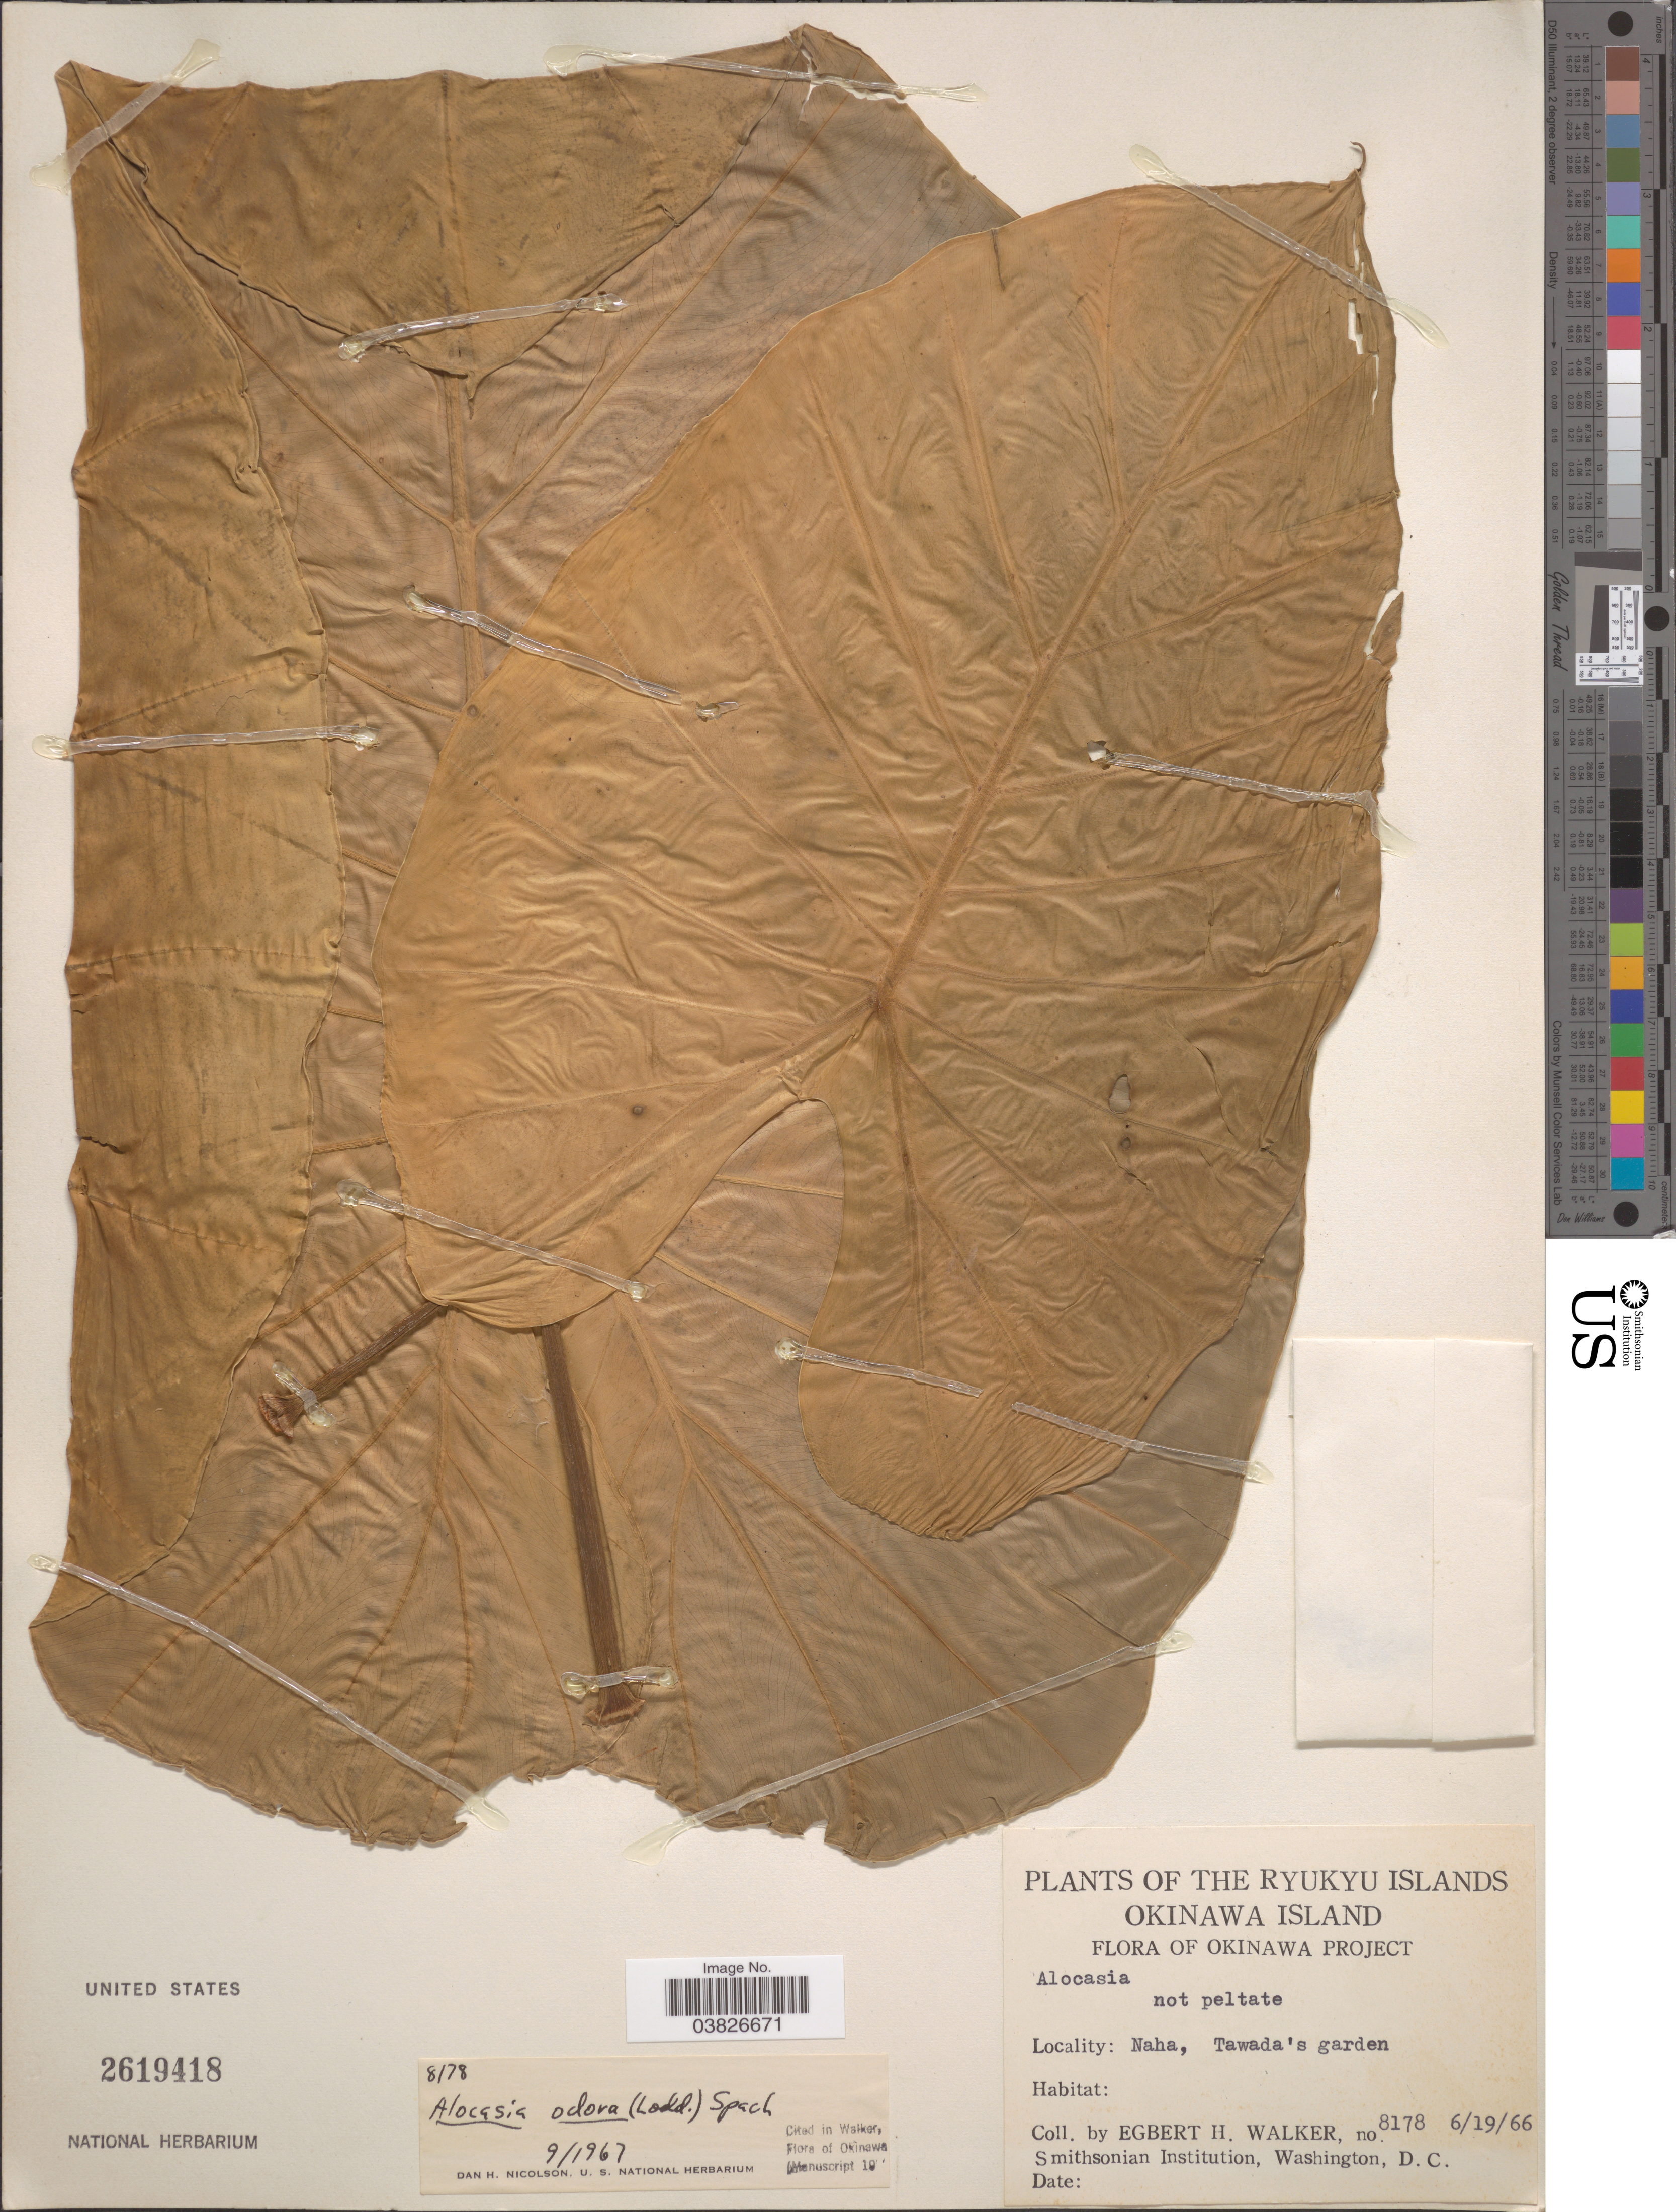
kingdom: Plantae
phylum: Tracheophyta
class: Liliopsida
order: Alismatales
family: Araceae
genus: Alocasia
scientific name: Alocasia odora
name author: (Roxb. ex Lodd. et al.) Spach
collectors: E. H. Walker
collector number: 8178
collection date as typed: Transcribed d/m/y: 19/6/66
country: Japan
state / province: Okinawa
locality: The Ryukyu Islands. Okinawa Island. Okinawa Project. Naha, Tawada's garden.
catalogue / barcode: US 2619418